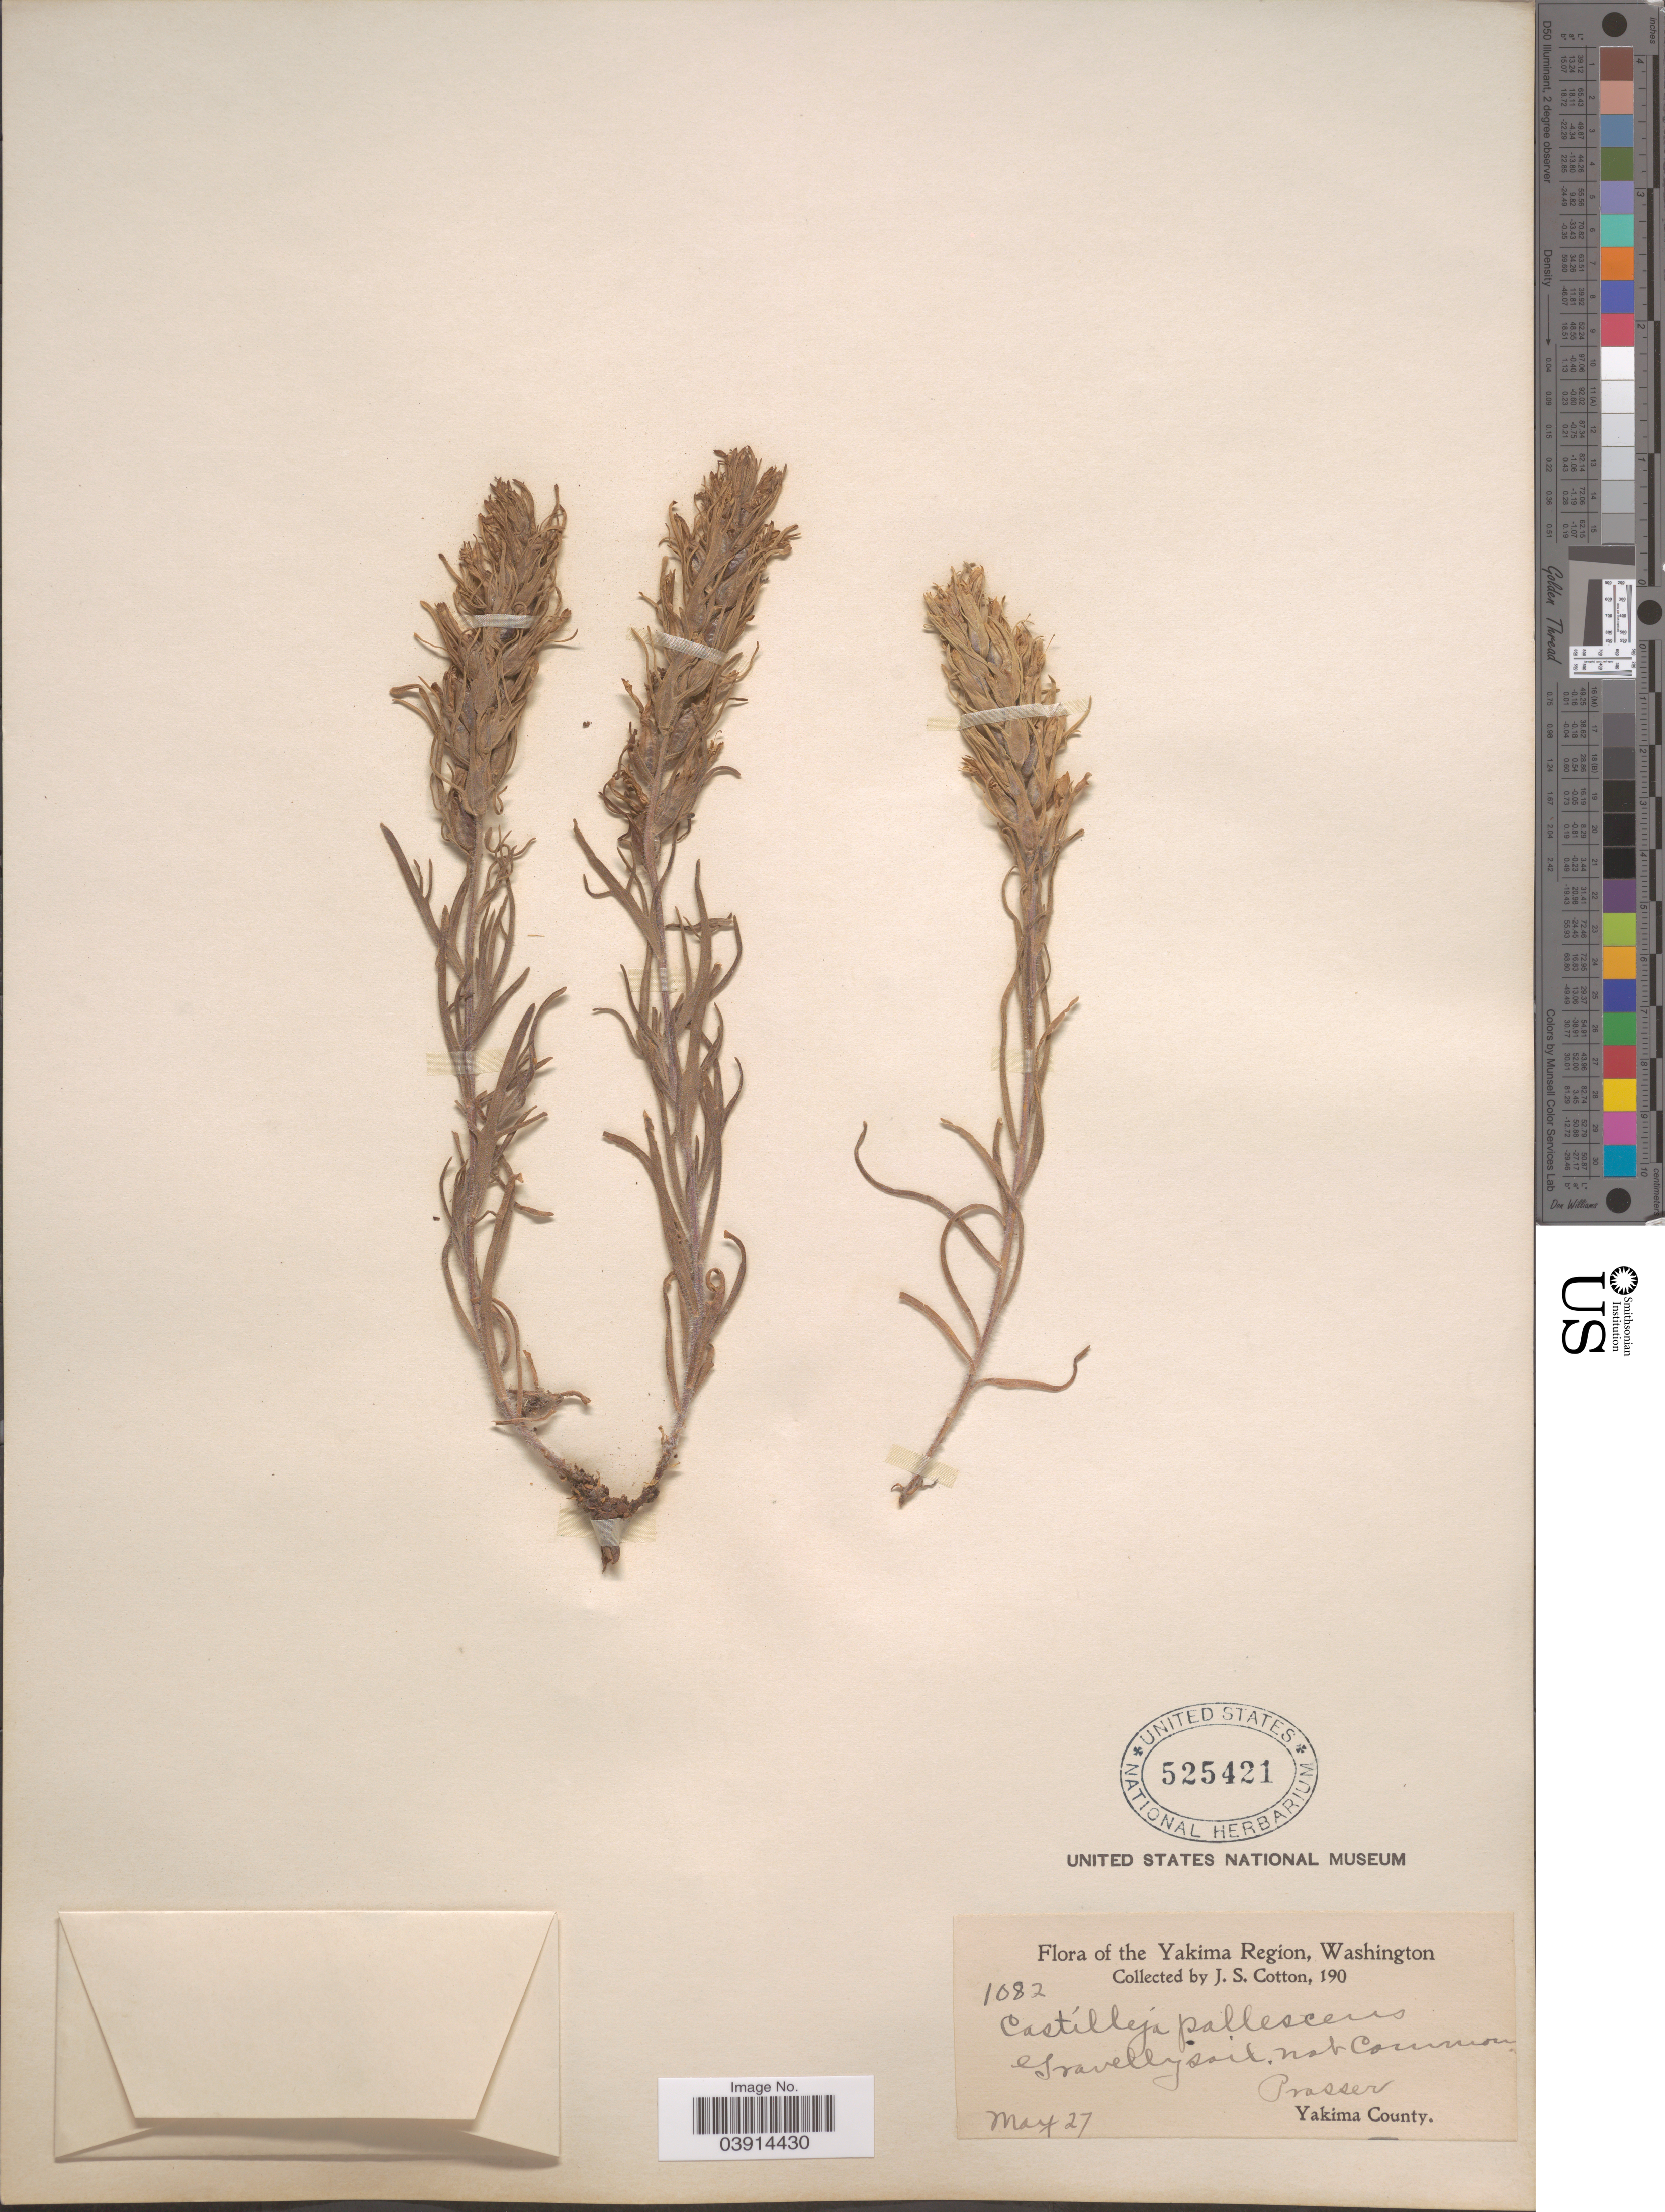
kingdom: Plantae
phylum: Tracheophyta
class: Magnoliopsida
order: Lamiales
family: Orobanchaceae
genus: Castilleja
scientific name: Castilleja thompsonii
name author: Pennell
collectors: J. S. Cotton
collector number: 1082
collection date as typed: May 27 190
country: United States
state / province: Washington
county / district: Yakima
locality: The Yakima Region. Prasser. Yakima County.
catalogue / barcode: US 525421